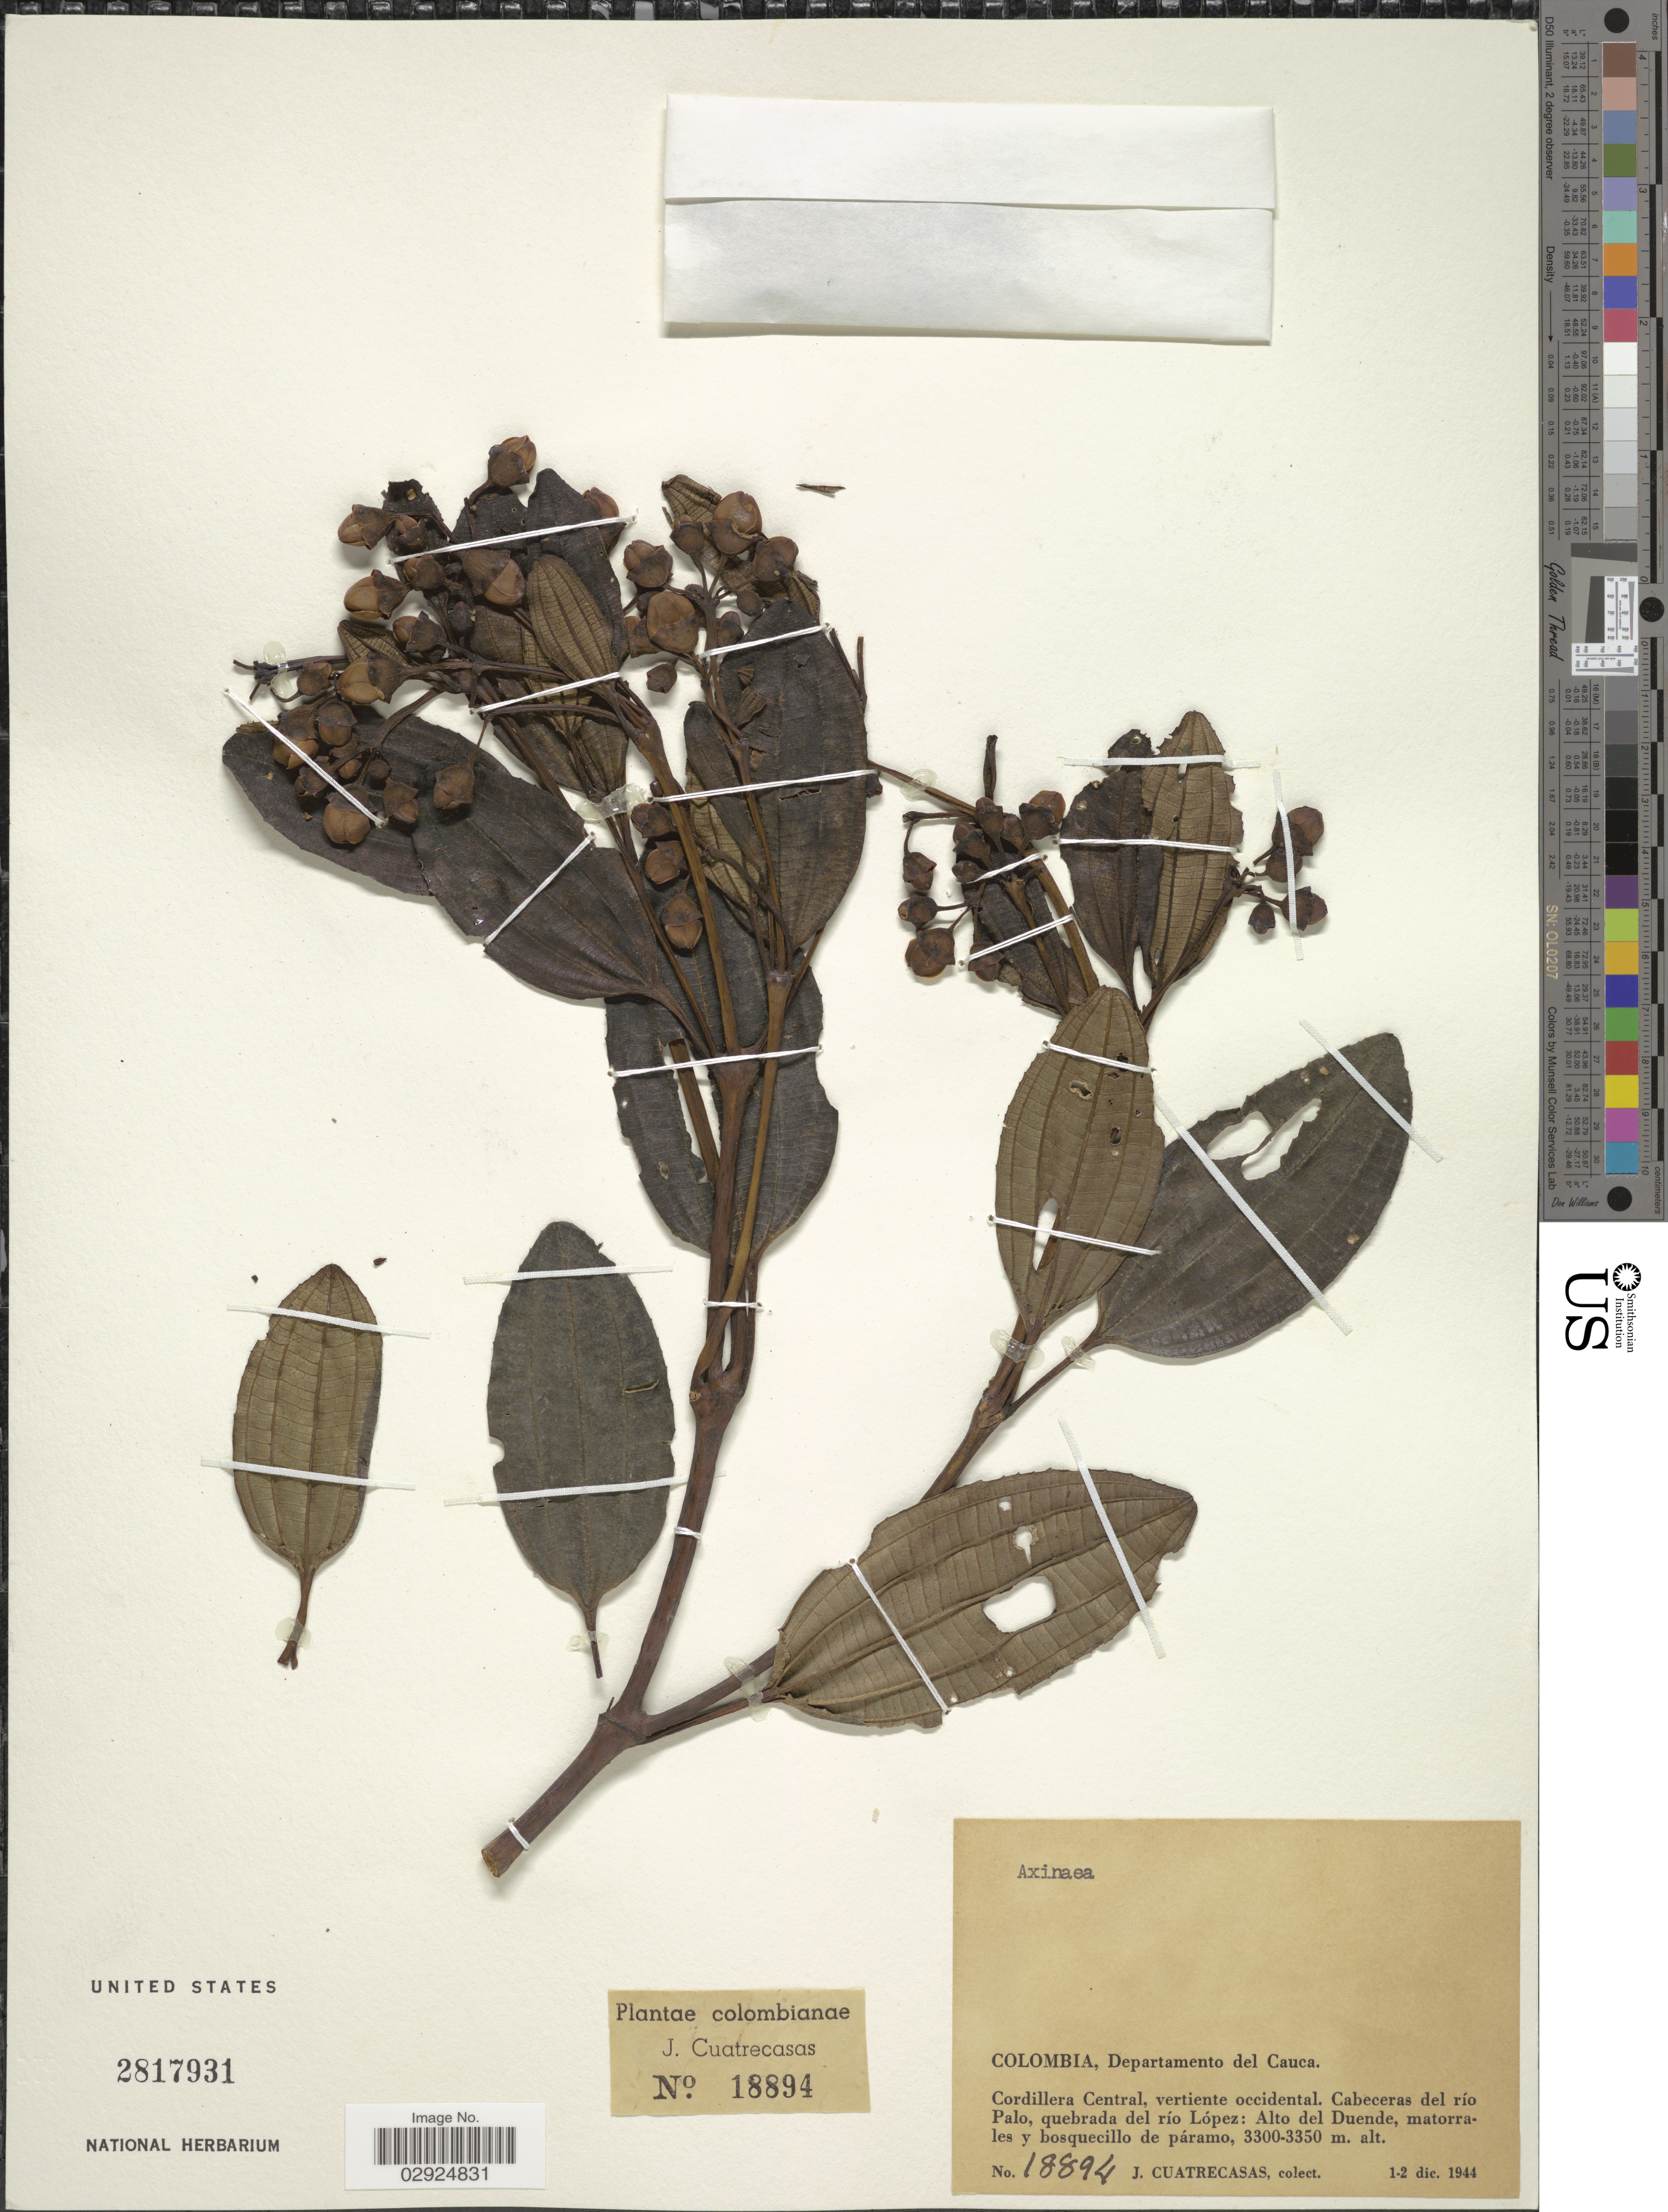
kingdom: Plantae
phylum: Tracheophyta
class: Magnoliopsida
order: Myrtales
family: Melastomataceae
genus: Axinaea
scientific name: Axinaea macrophylla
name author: (Naudin) Triana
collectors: J. Cuatrecasas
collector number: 18894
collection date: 1944-12-01/1944-12-02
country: Colombia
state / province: Cauca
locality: Departamento del Cauca. Cordillera Central, vertiente occidental. Cabeceras del río Palo, quebrada del río López: Alto del Duende, matorrales y bosquecillo de páramo.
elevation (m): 3300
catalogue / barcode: US 2817931